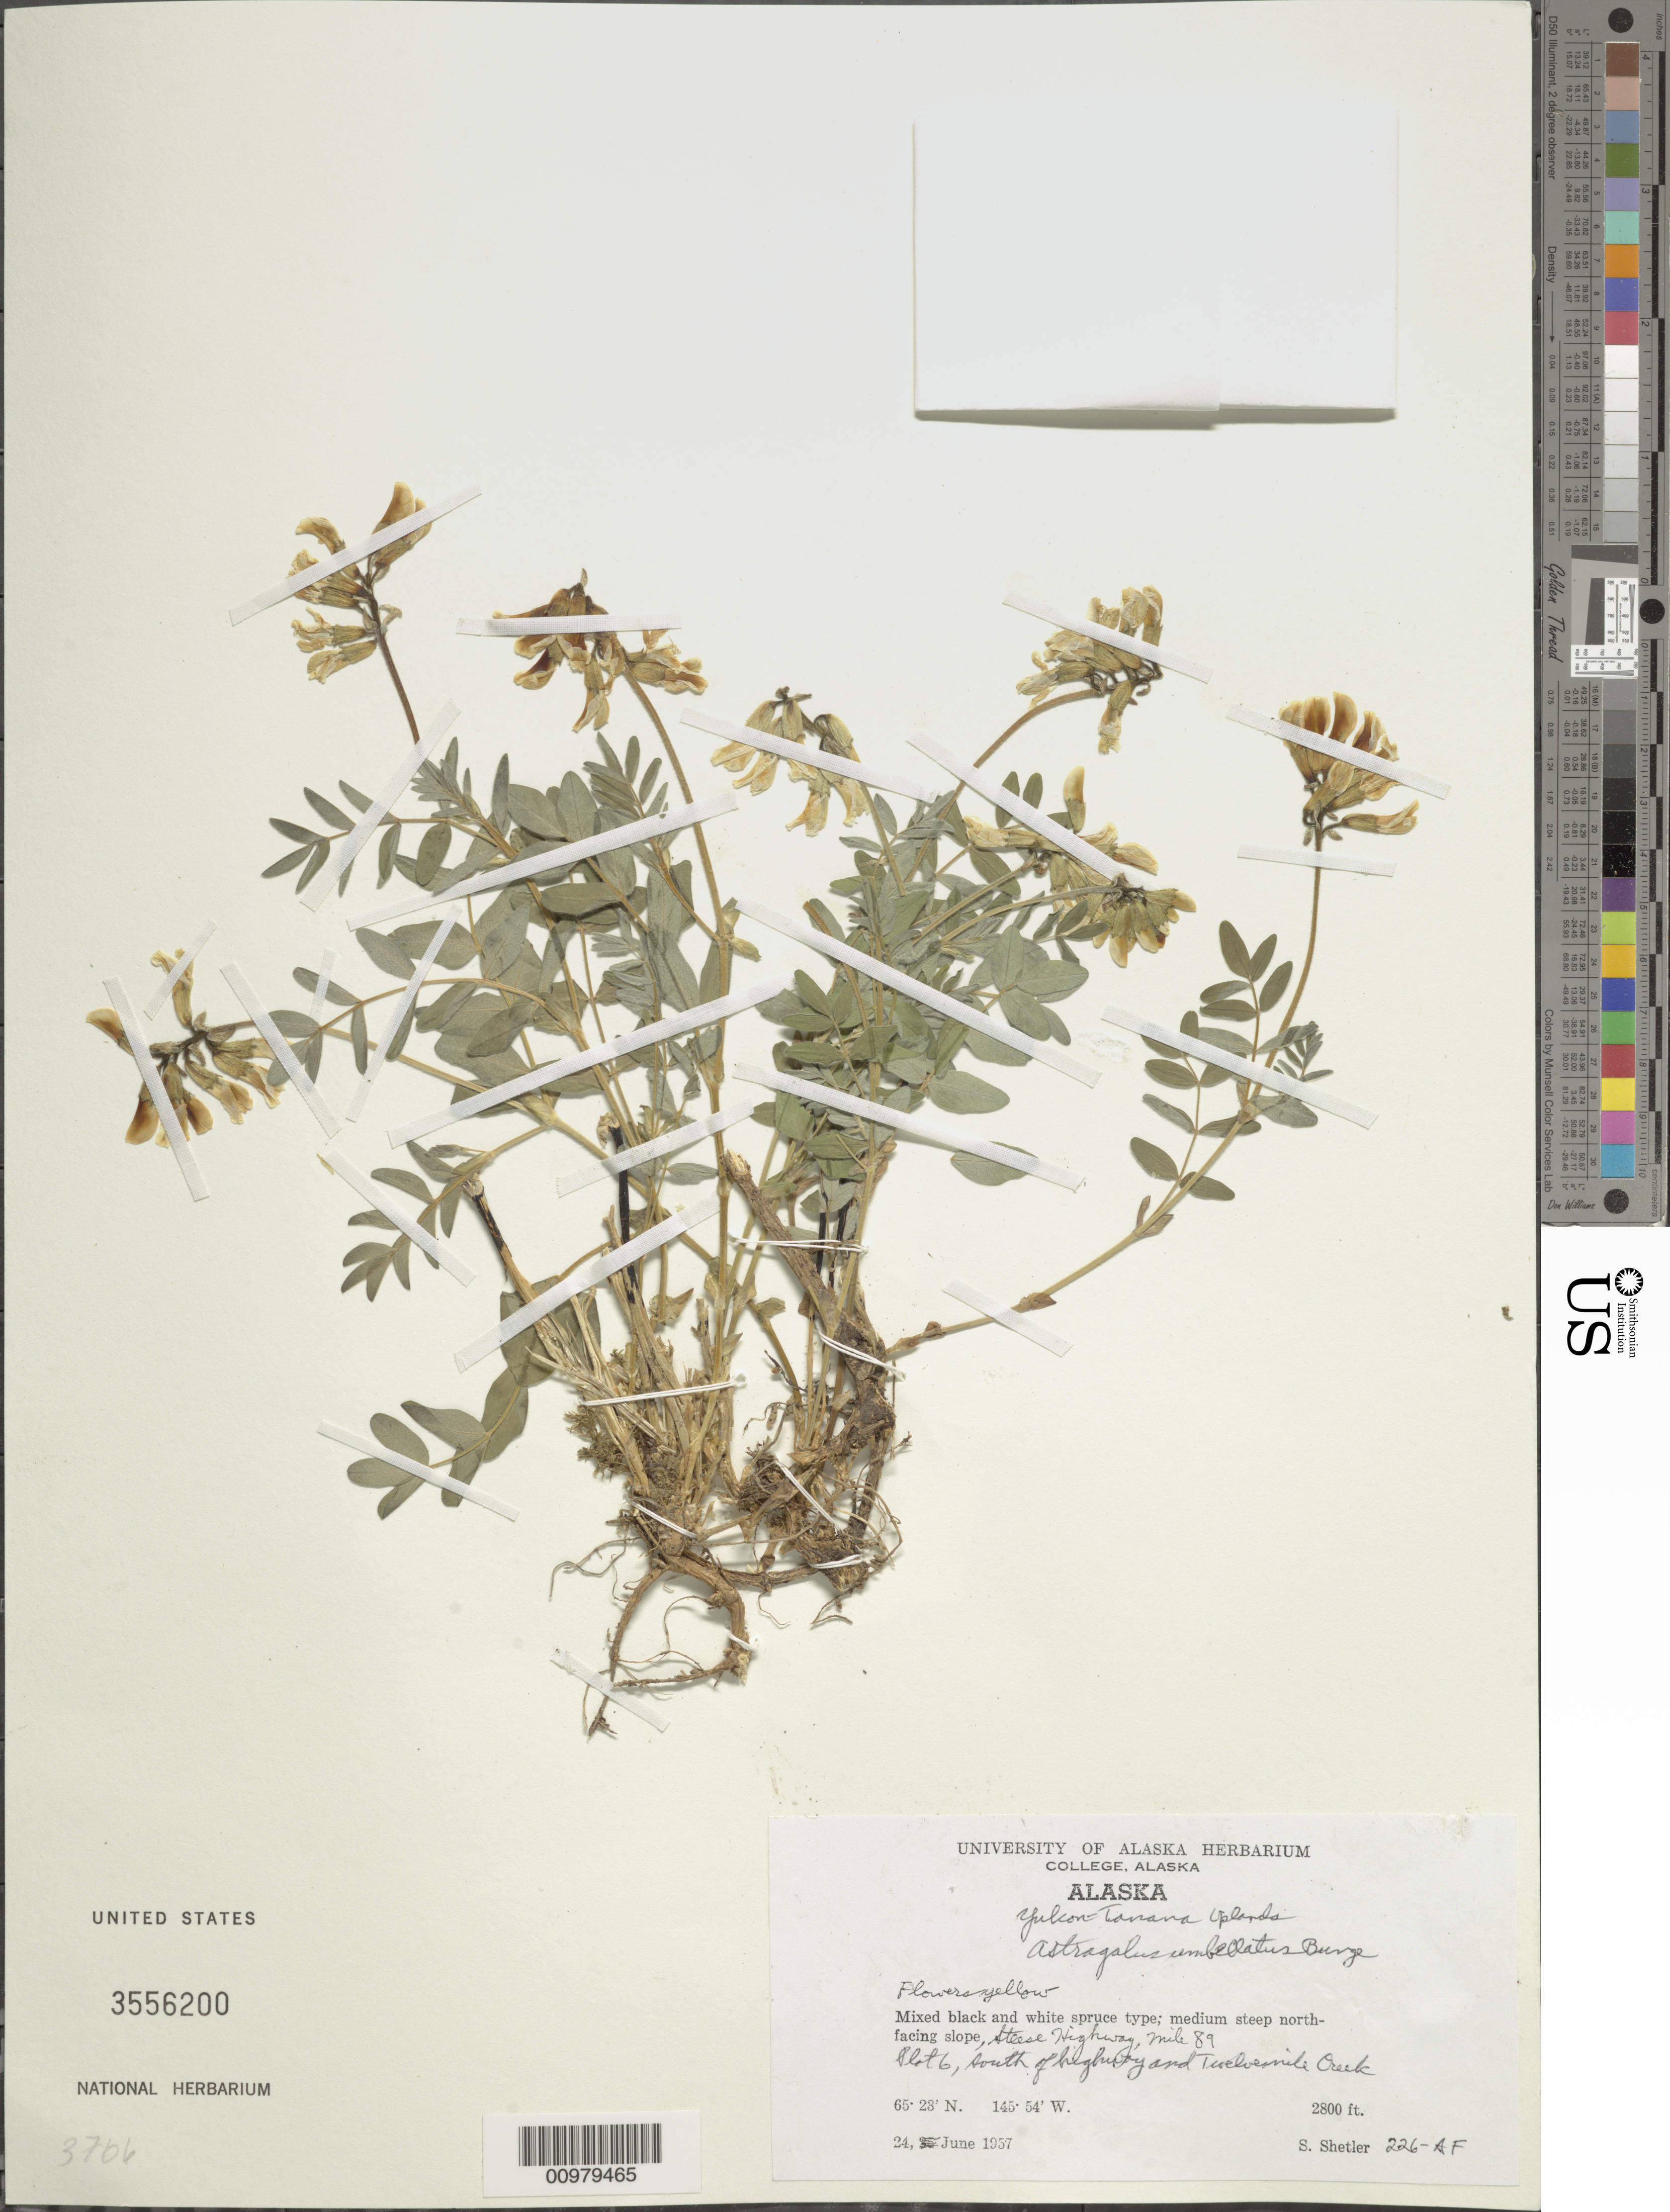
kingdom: Plantae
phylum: Tracheophyta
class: Magnoliopsida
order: Fabales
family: Fabaceae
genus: Astragalus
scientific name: Astragalus umbellatus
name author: Bunge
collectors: S. Shetler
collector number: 226-AF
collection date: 1957-06-24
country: United States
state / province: Alaska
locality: Yukon Tanana Uplands. Steese Highway, mile 89. Plot 6, south of highway and Twelvemile Creek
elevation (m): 853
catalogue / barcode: US 3556200